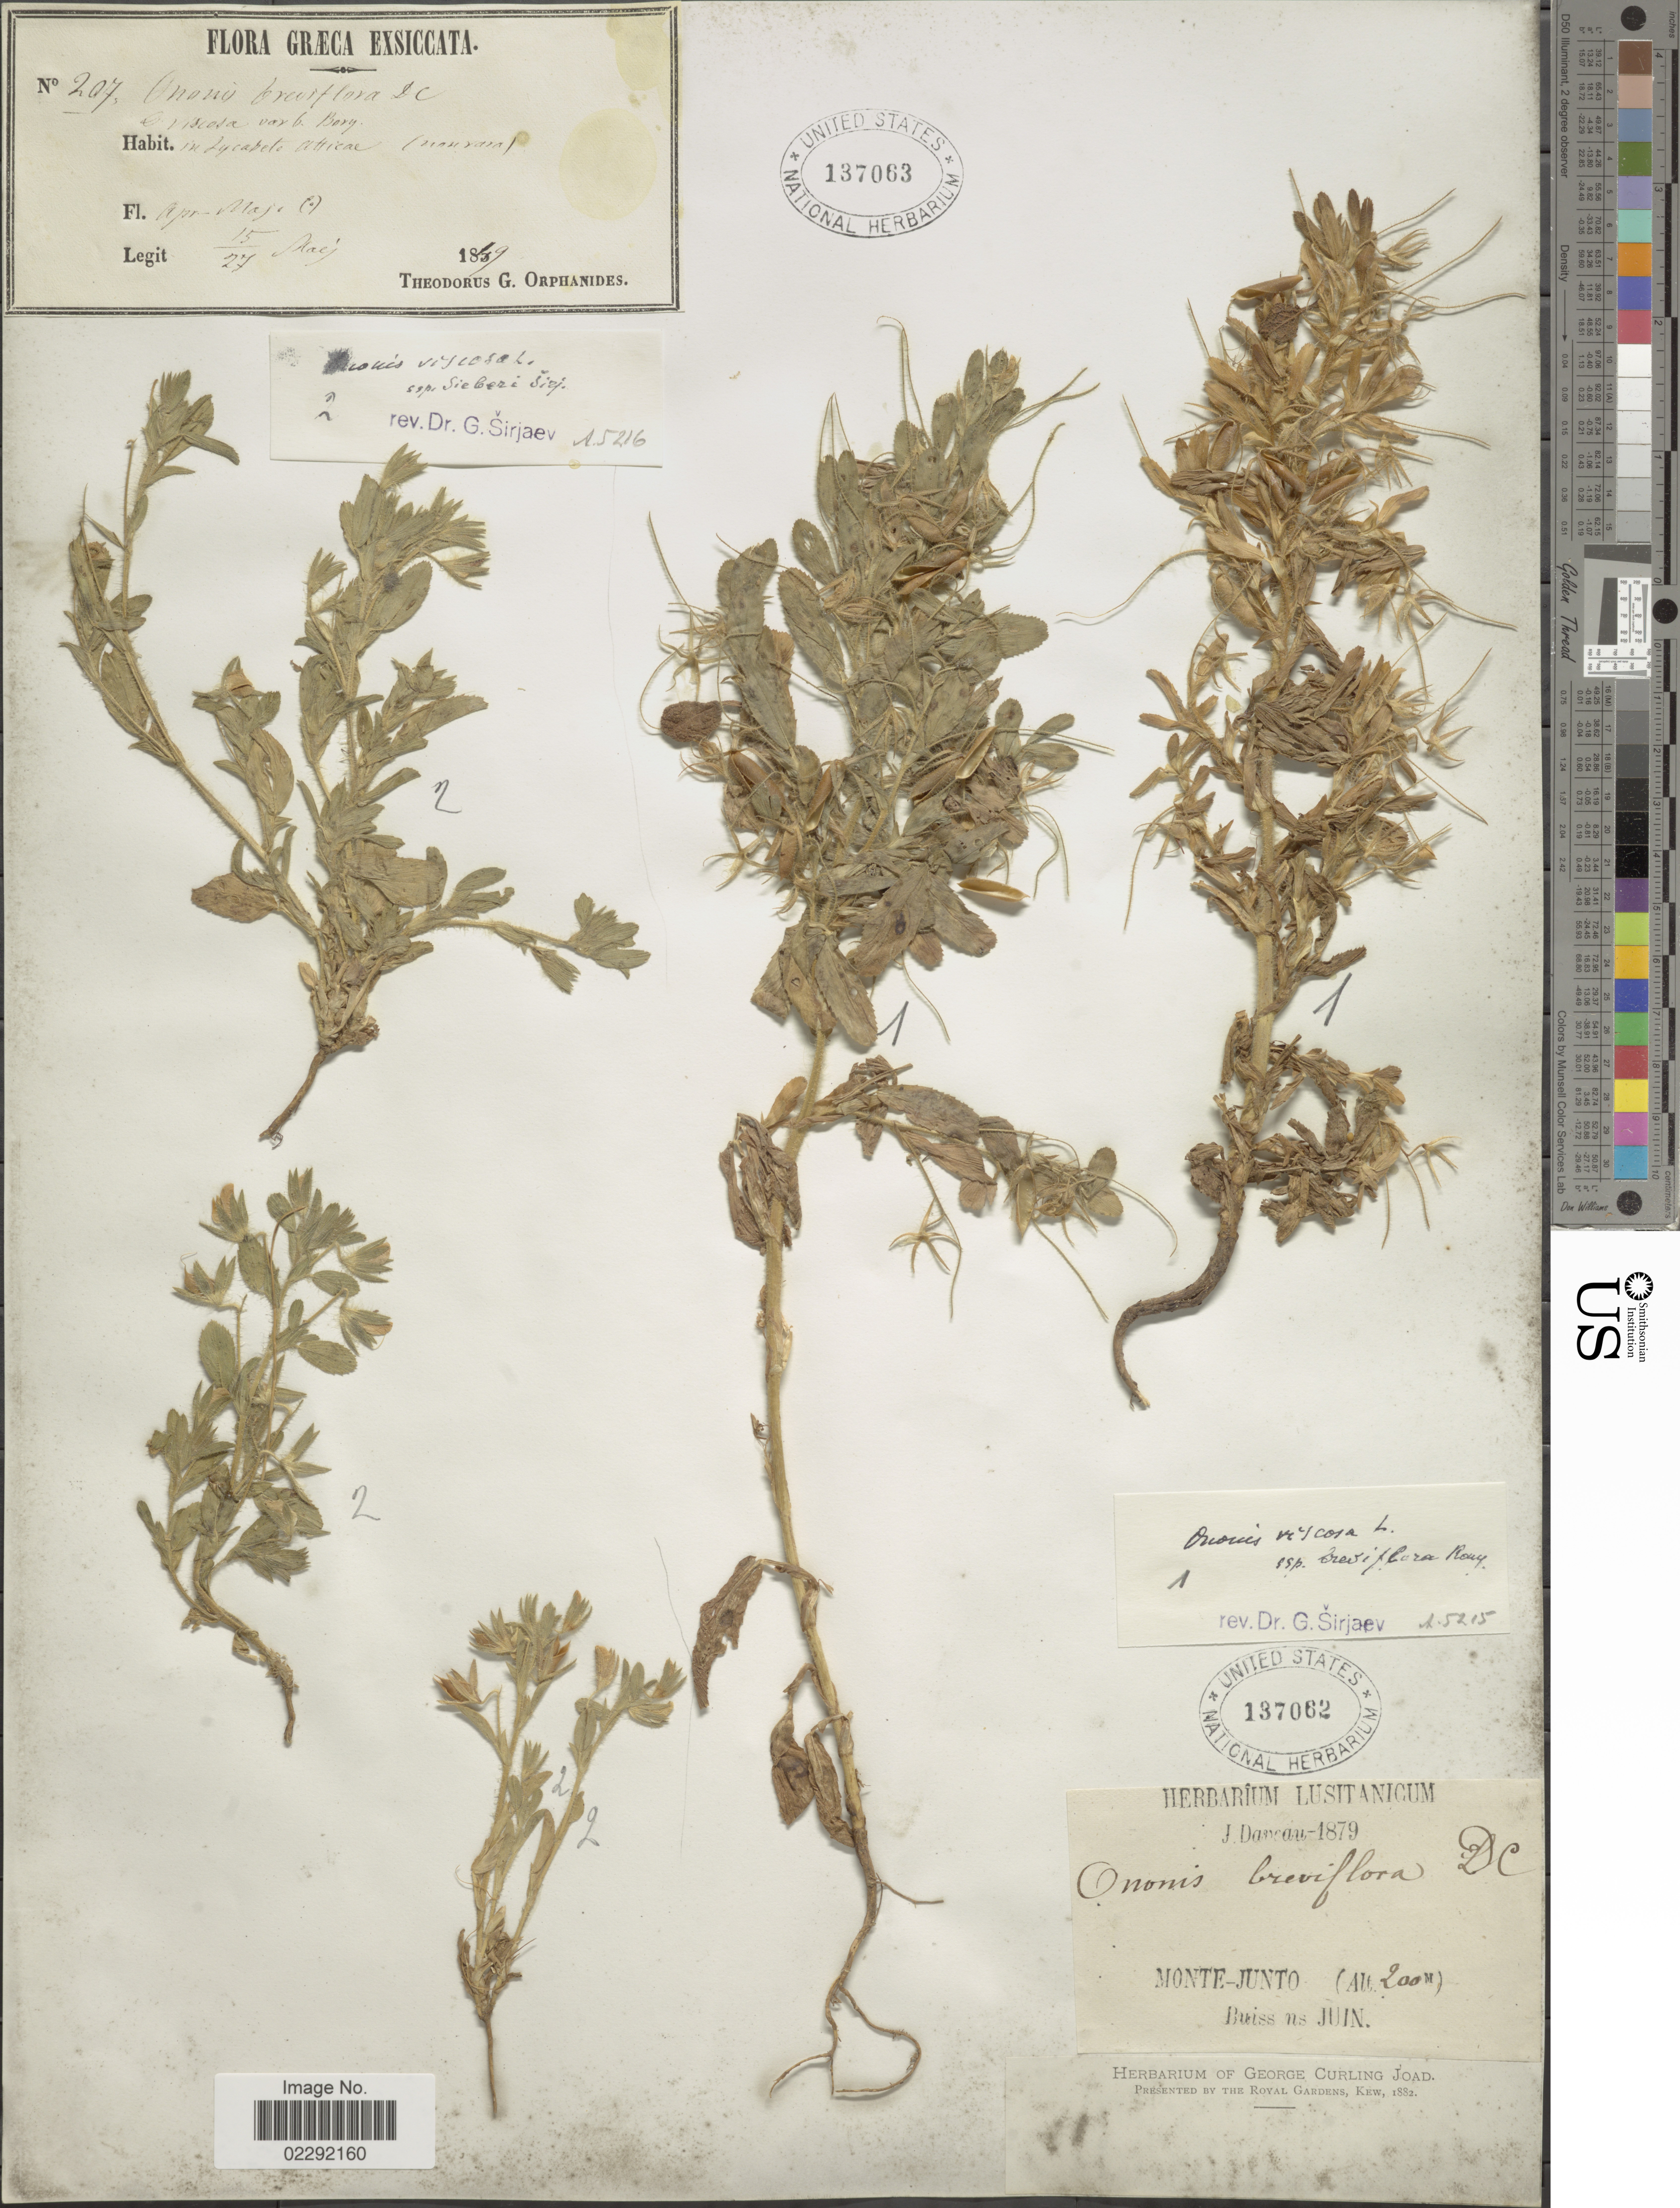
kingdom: Plantae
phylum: Tracheophyta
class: Magnoliopsida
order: Fabales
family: Fabaceae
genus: Ononis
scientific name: Ononis viscosa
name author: L.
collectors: J. Daveau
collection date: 1879-06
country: Portugal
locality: Monte-Junto, Buissons [interpreted].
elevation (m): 200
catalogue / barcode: US 137062